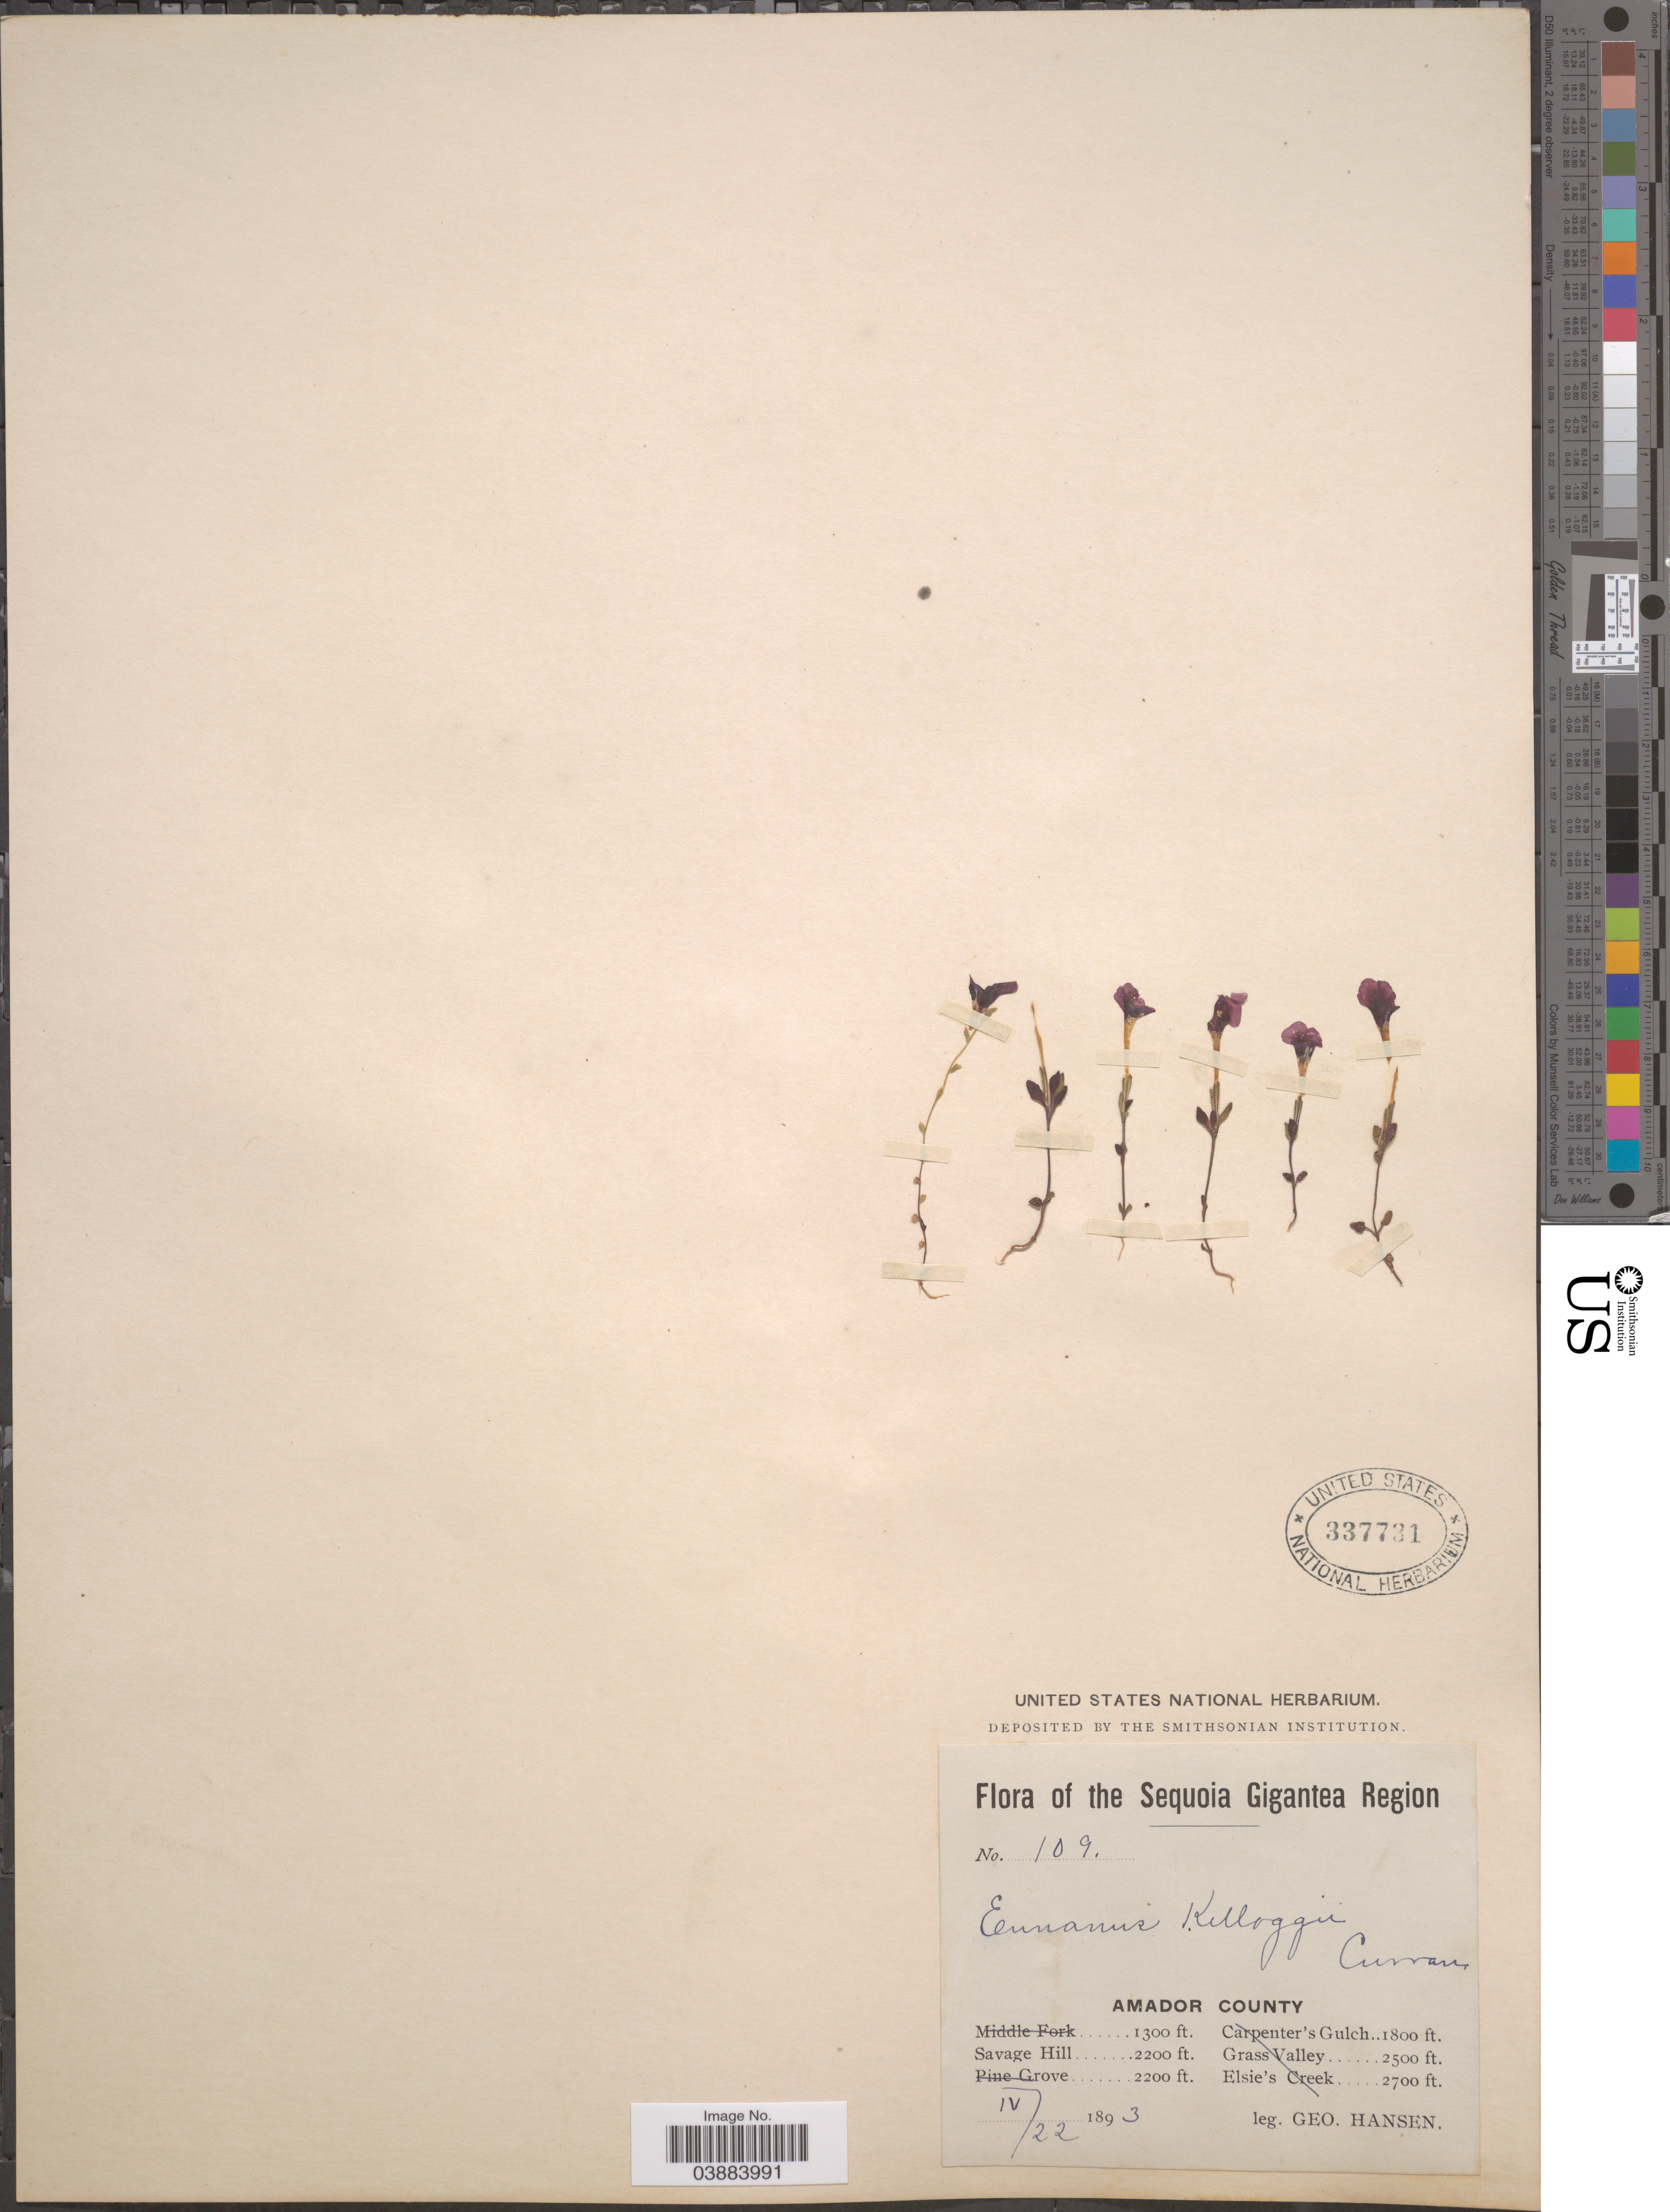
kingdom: Plantae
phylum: Tracheophyta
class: Magnoliopsida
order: Lamiales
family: Phrymaceae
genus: Eunanus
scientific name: Eunanus kelloggii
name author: Curran ex Greene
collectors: G. Hansen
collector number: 109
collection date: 1893-04-22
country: United States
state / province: California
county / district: Amador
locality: The Sequoia Gigantea Region. Amador County. Savage Hill.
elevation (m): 671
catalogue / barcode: US 337731